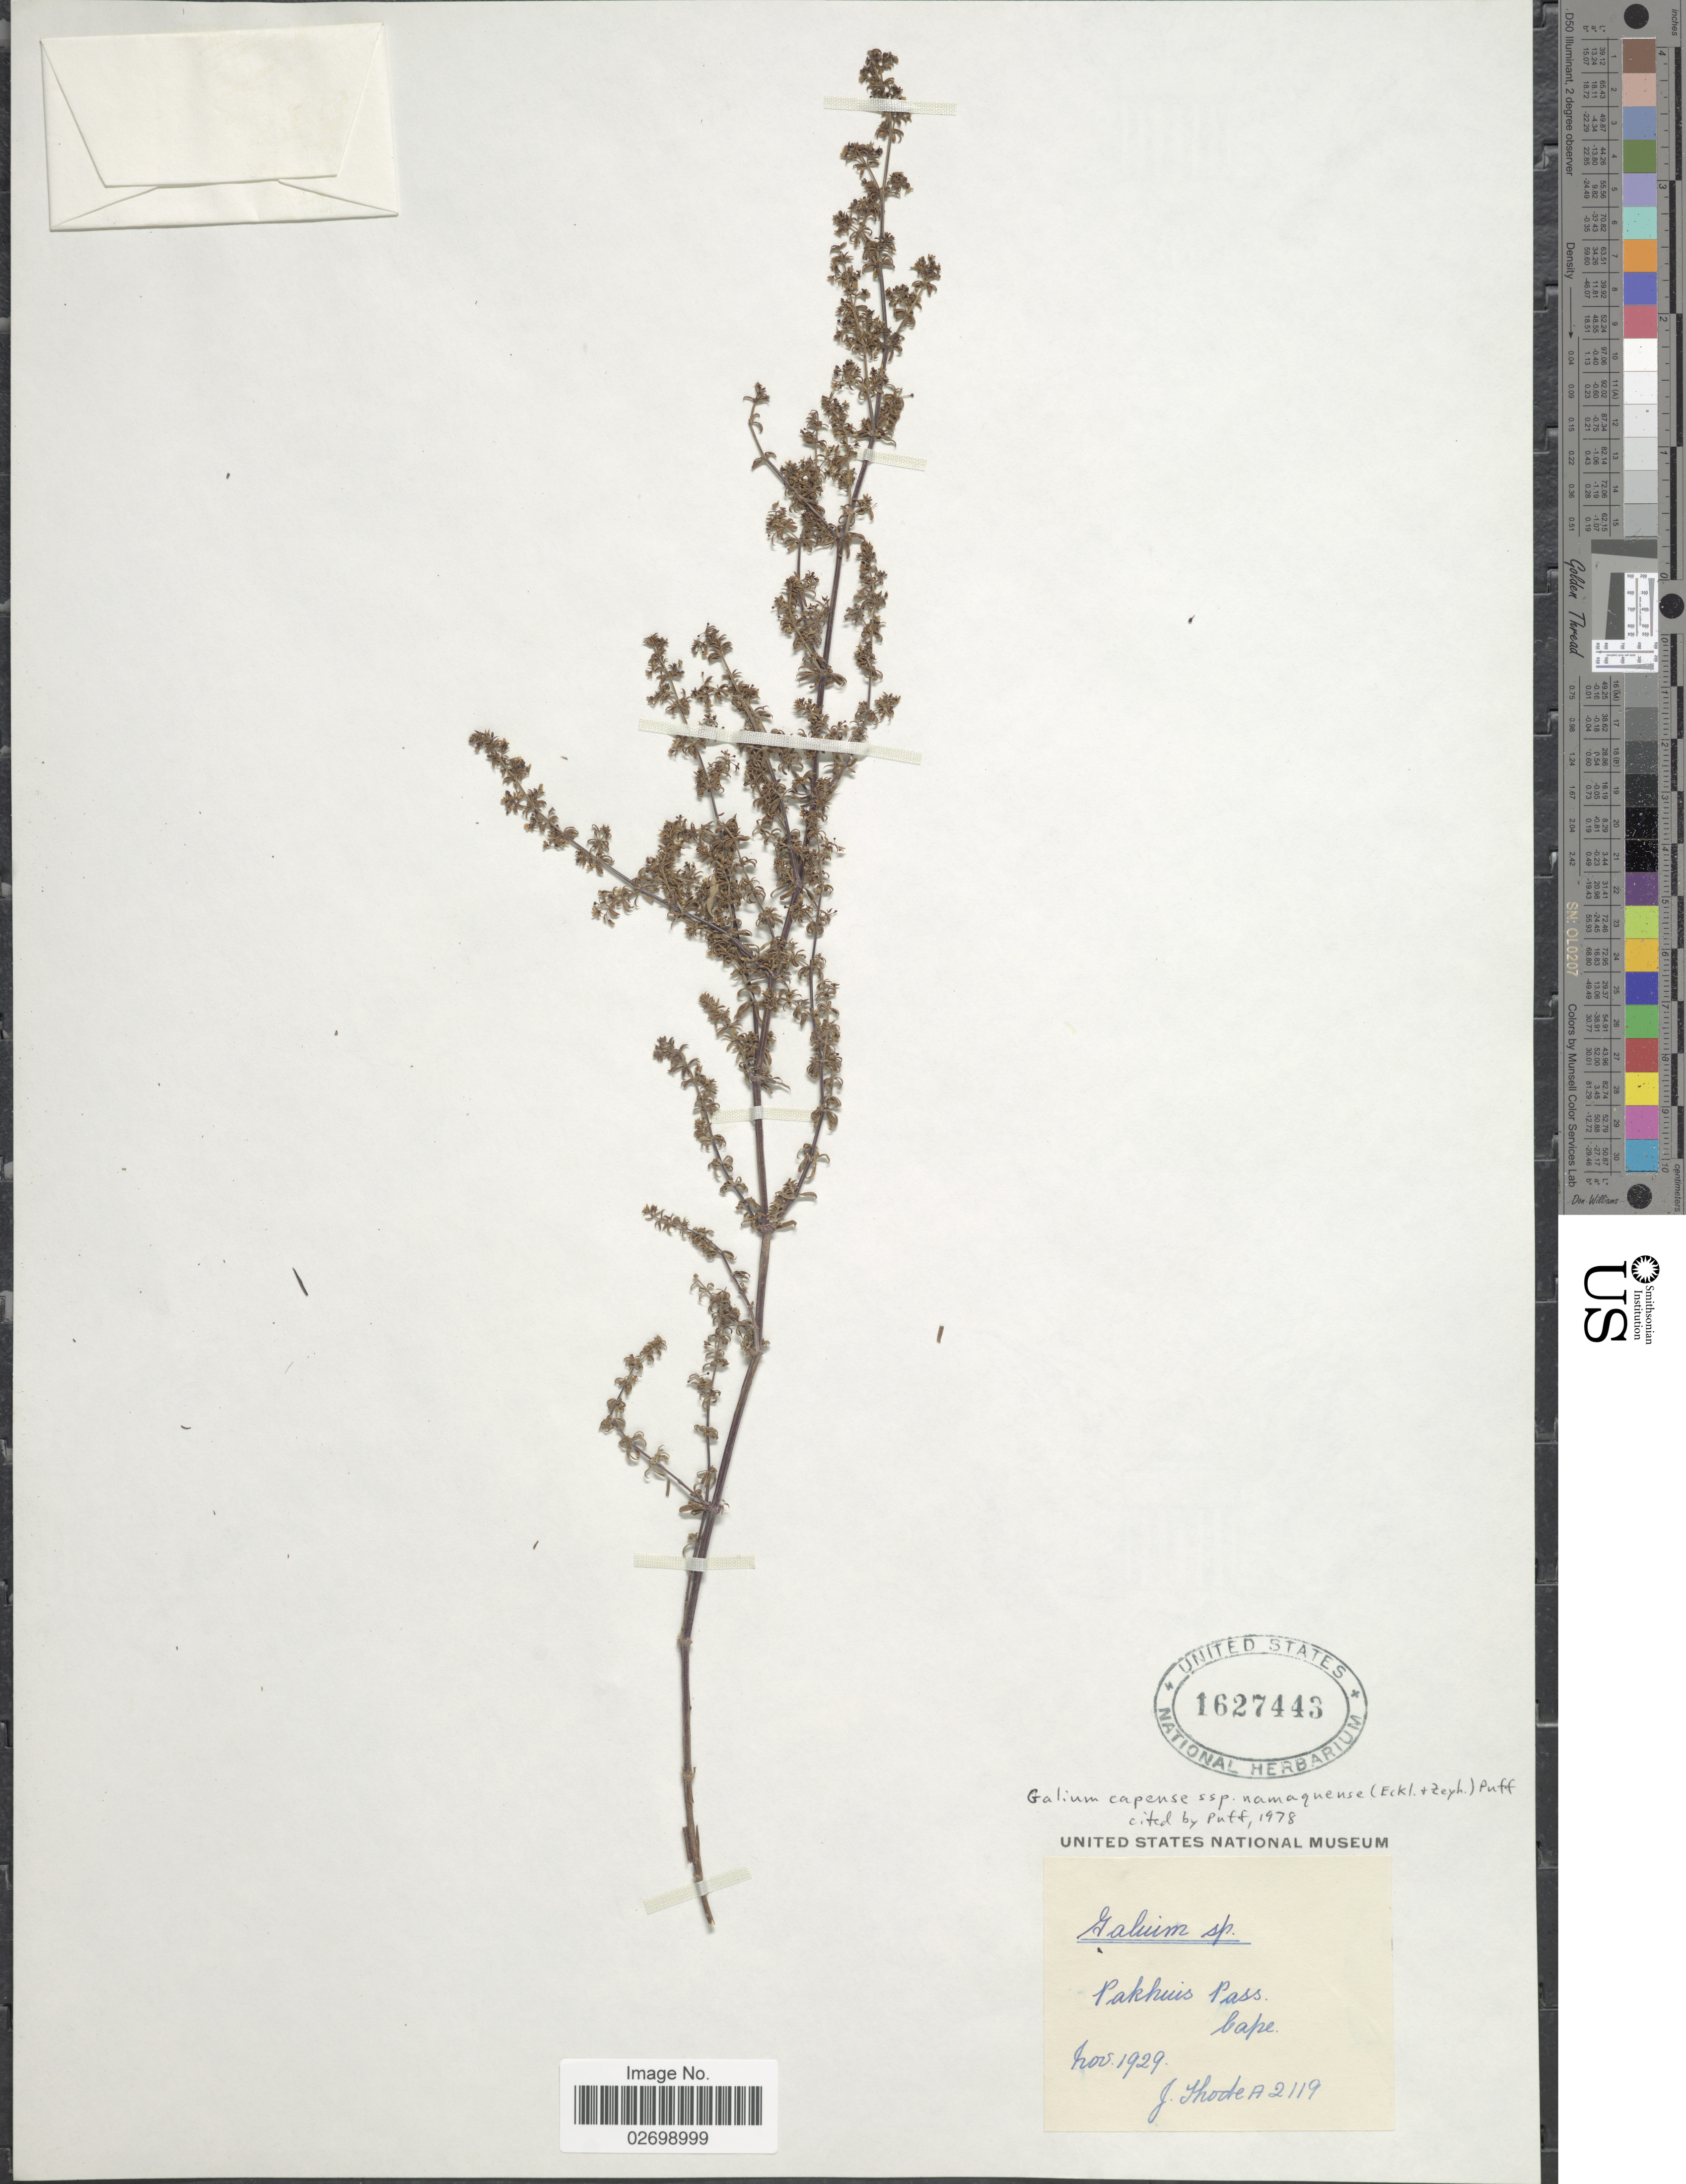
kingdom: Plantae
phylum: Tracheophyta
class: Magnoliopsida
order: Gentianales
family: Rubiaceae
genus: Galium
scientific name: Galium capense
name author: Thunb.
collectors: J. Thode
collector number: A2119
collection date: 1929-11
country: South Africa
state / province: Western Cape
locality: Pakhuis Pass. Cape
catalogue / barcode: US 1627443